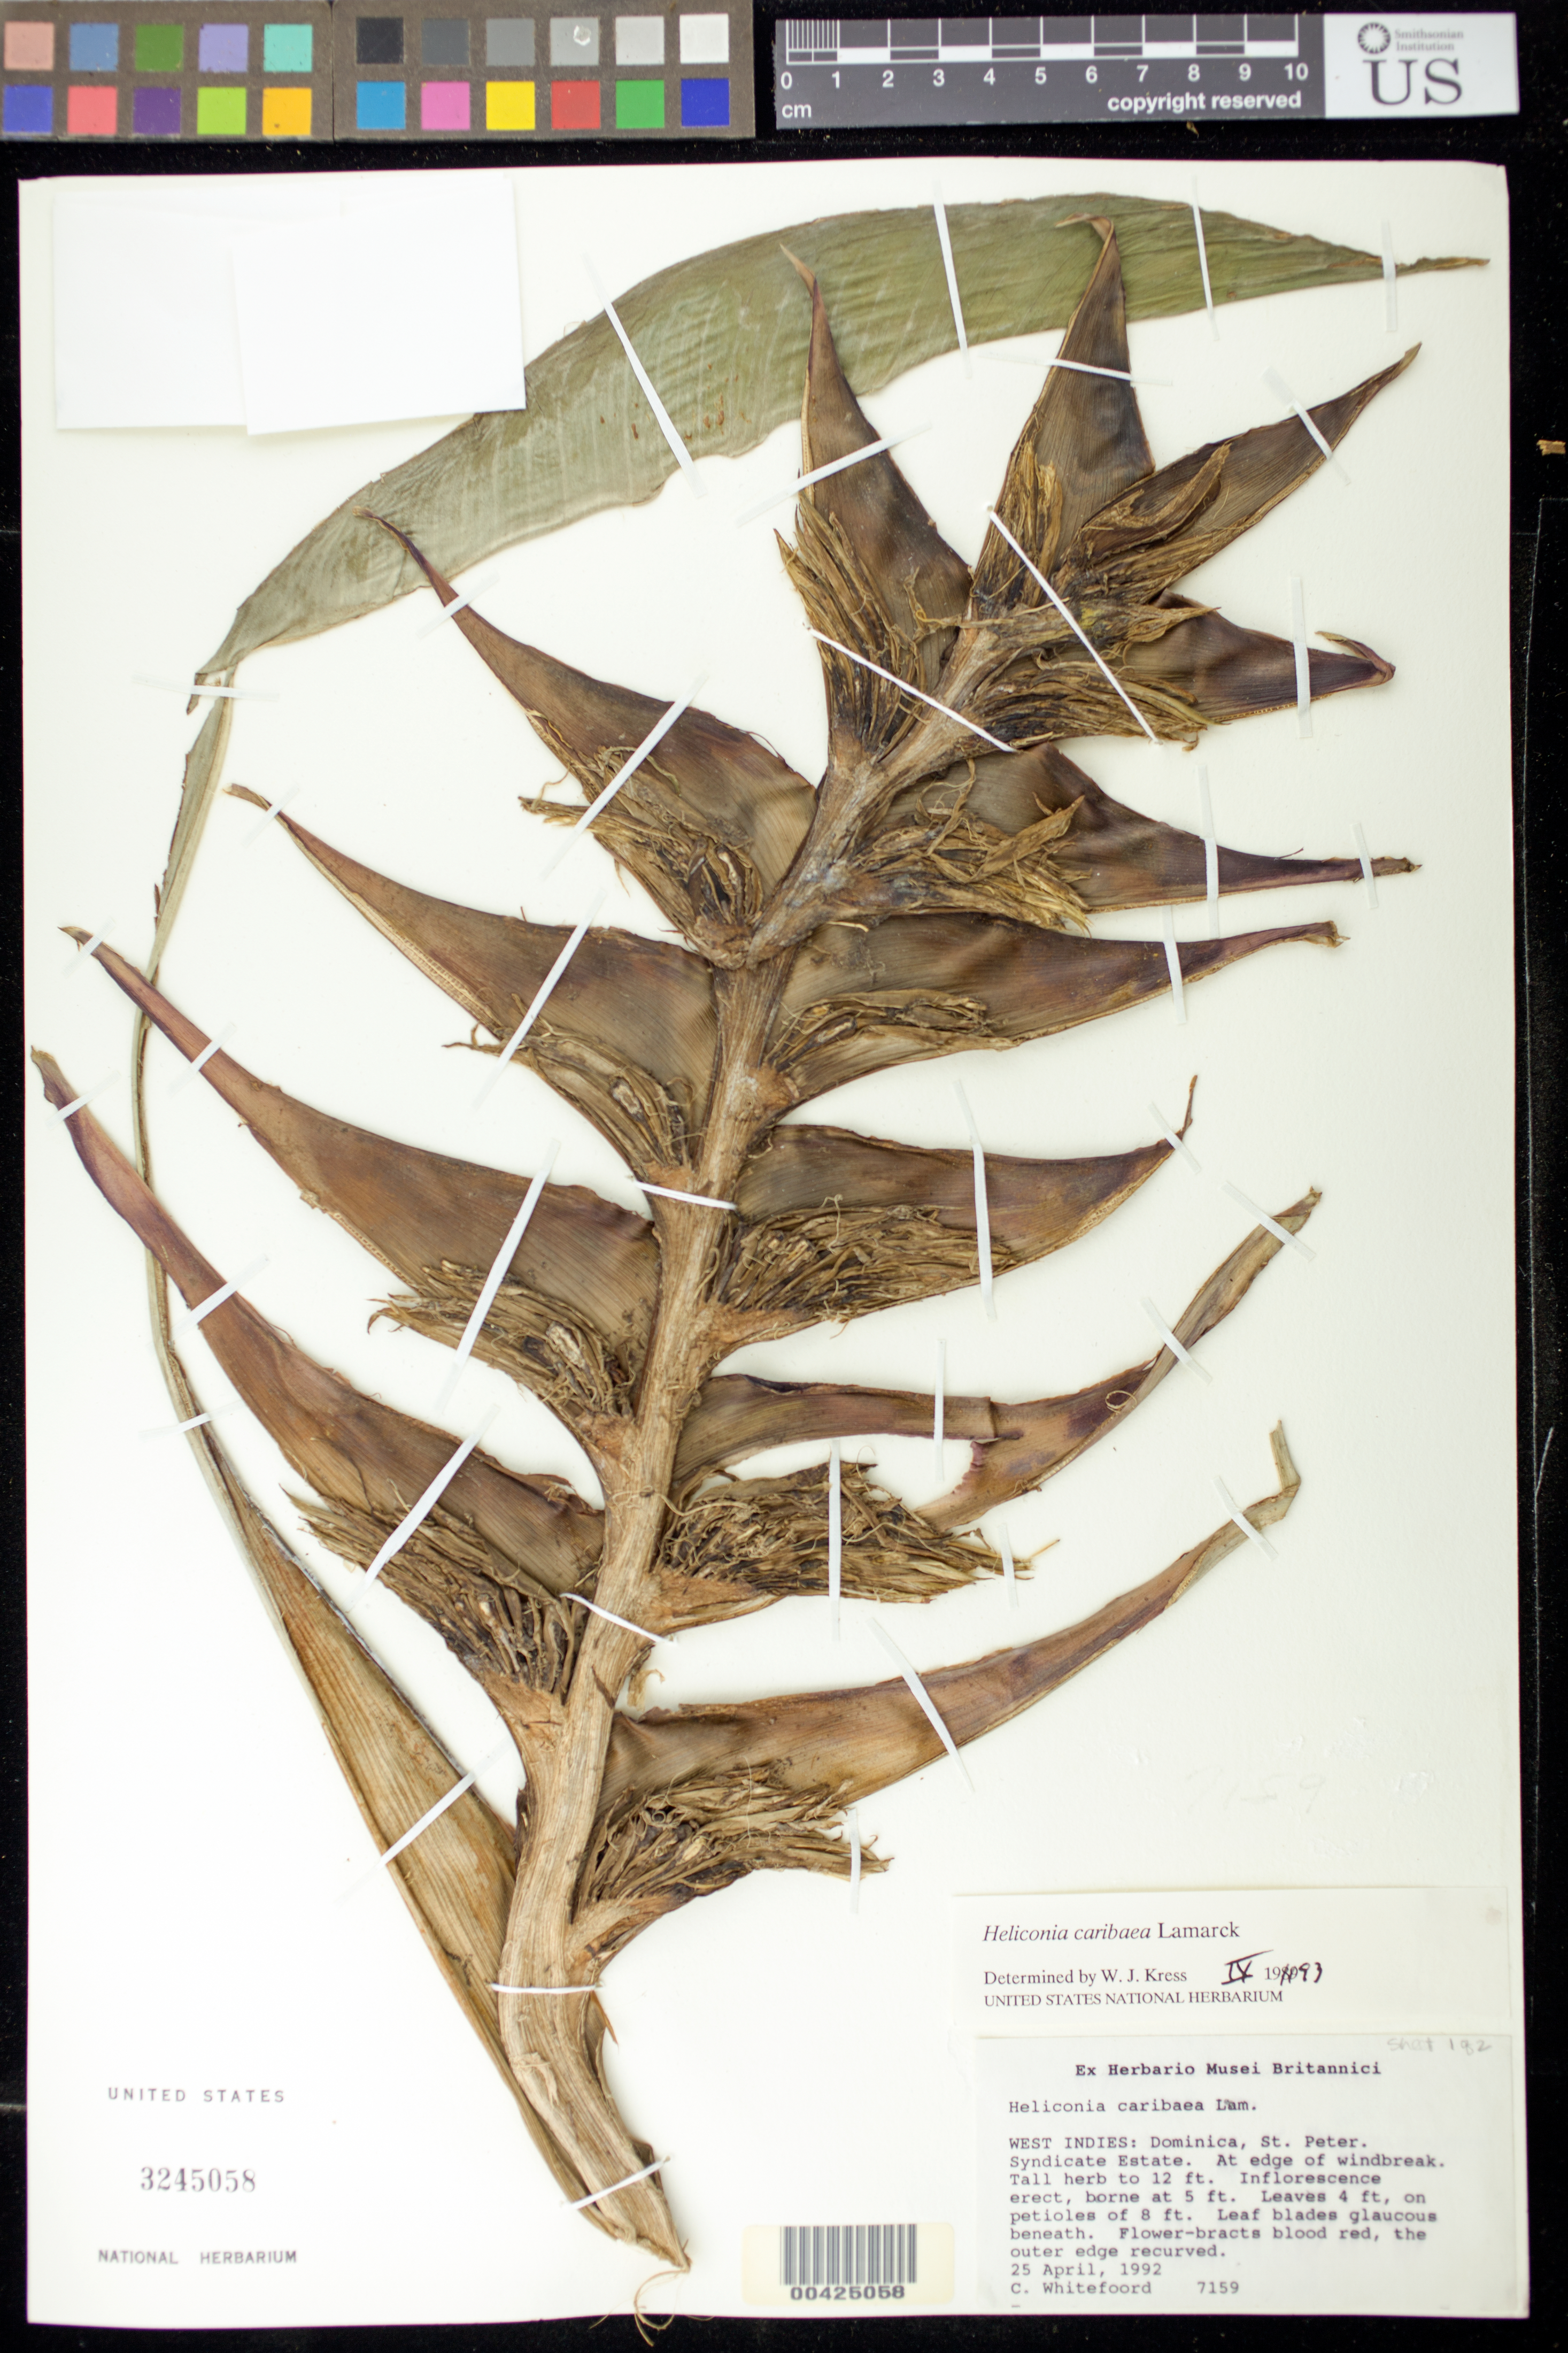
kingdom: Plantae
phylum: Tracheophyta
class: Liliopsida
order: Zingiberales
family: Heliconiaceae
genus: Heliconia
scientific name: Heliconia caribaea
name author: Lam.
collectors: C. Whitefoord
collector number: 7159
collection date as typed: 25 Apr 1992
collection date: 1992-04-25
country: Dominica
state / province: St. Peter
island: Dominica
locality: Syndicate estate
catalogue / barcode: US 3245058